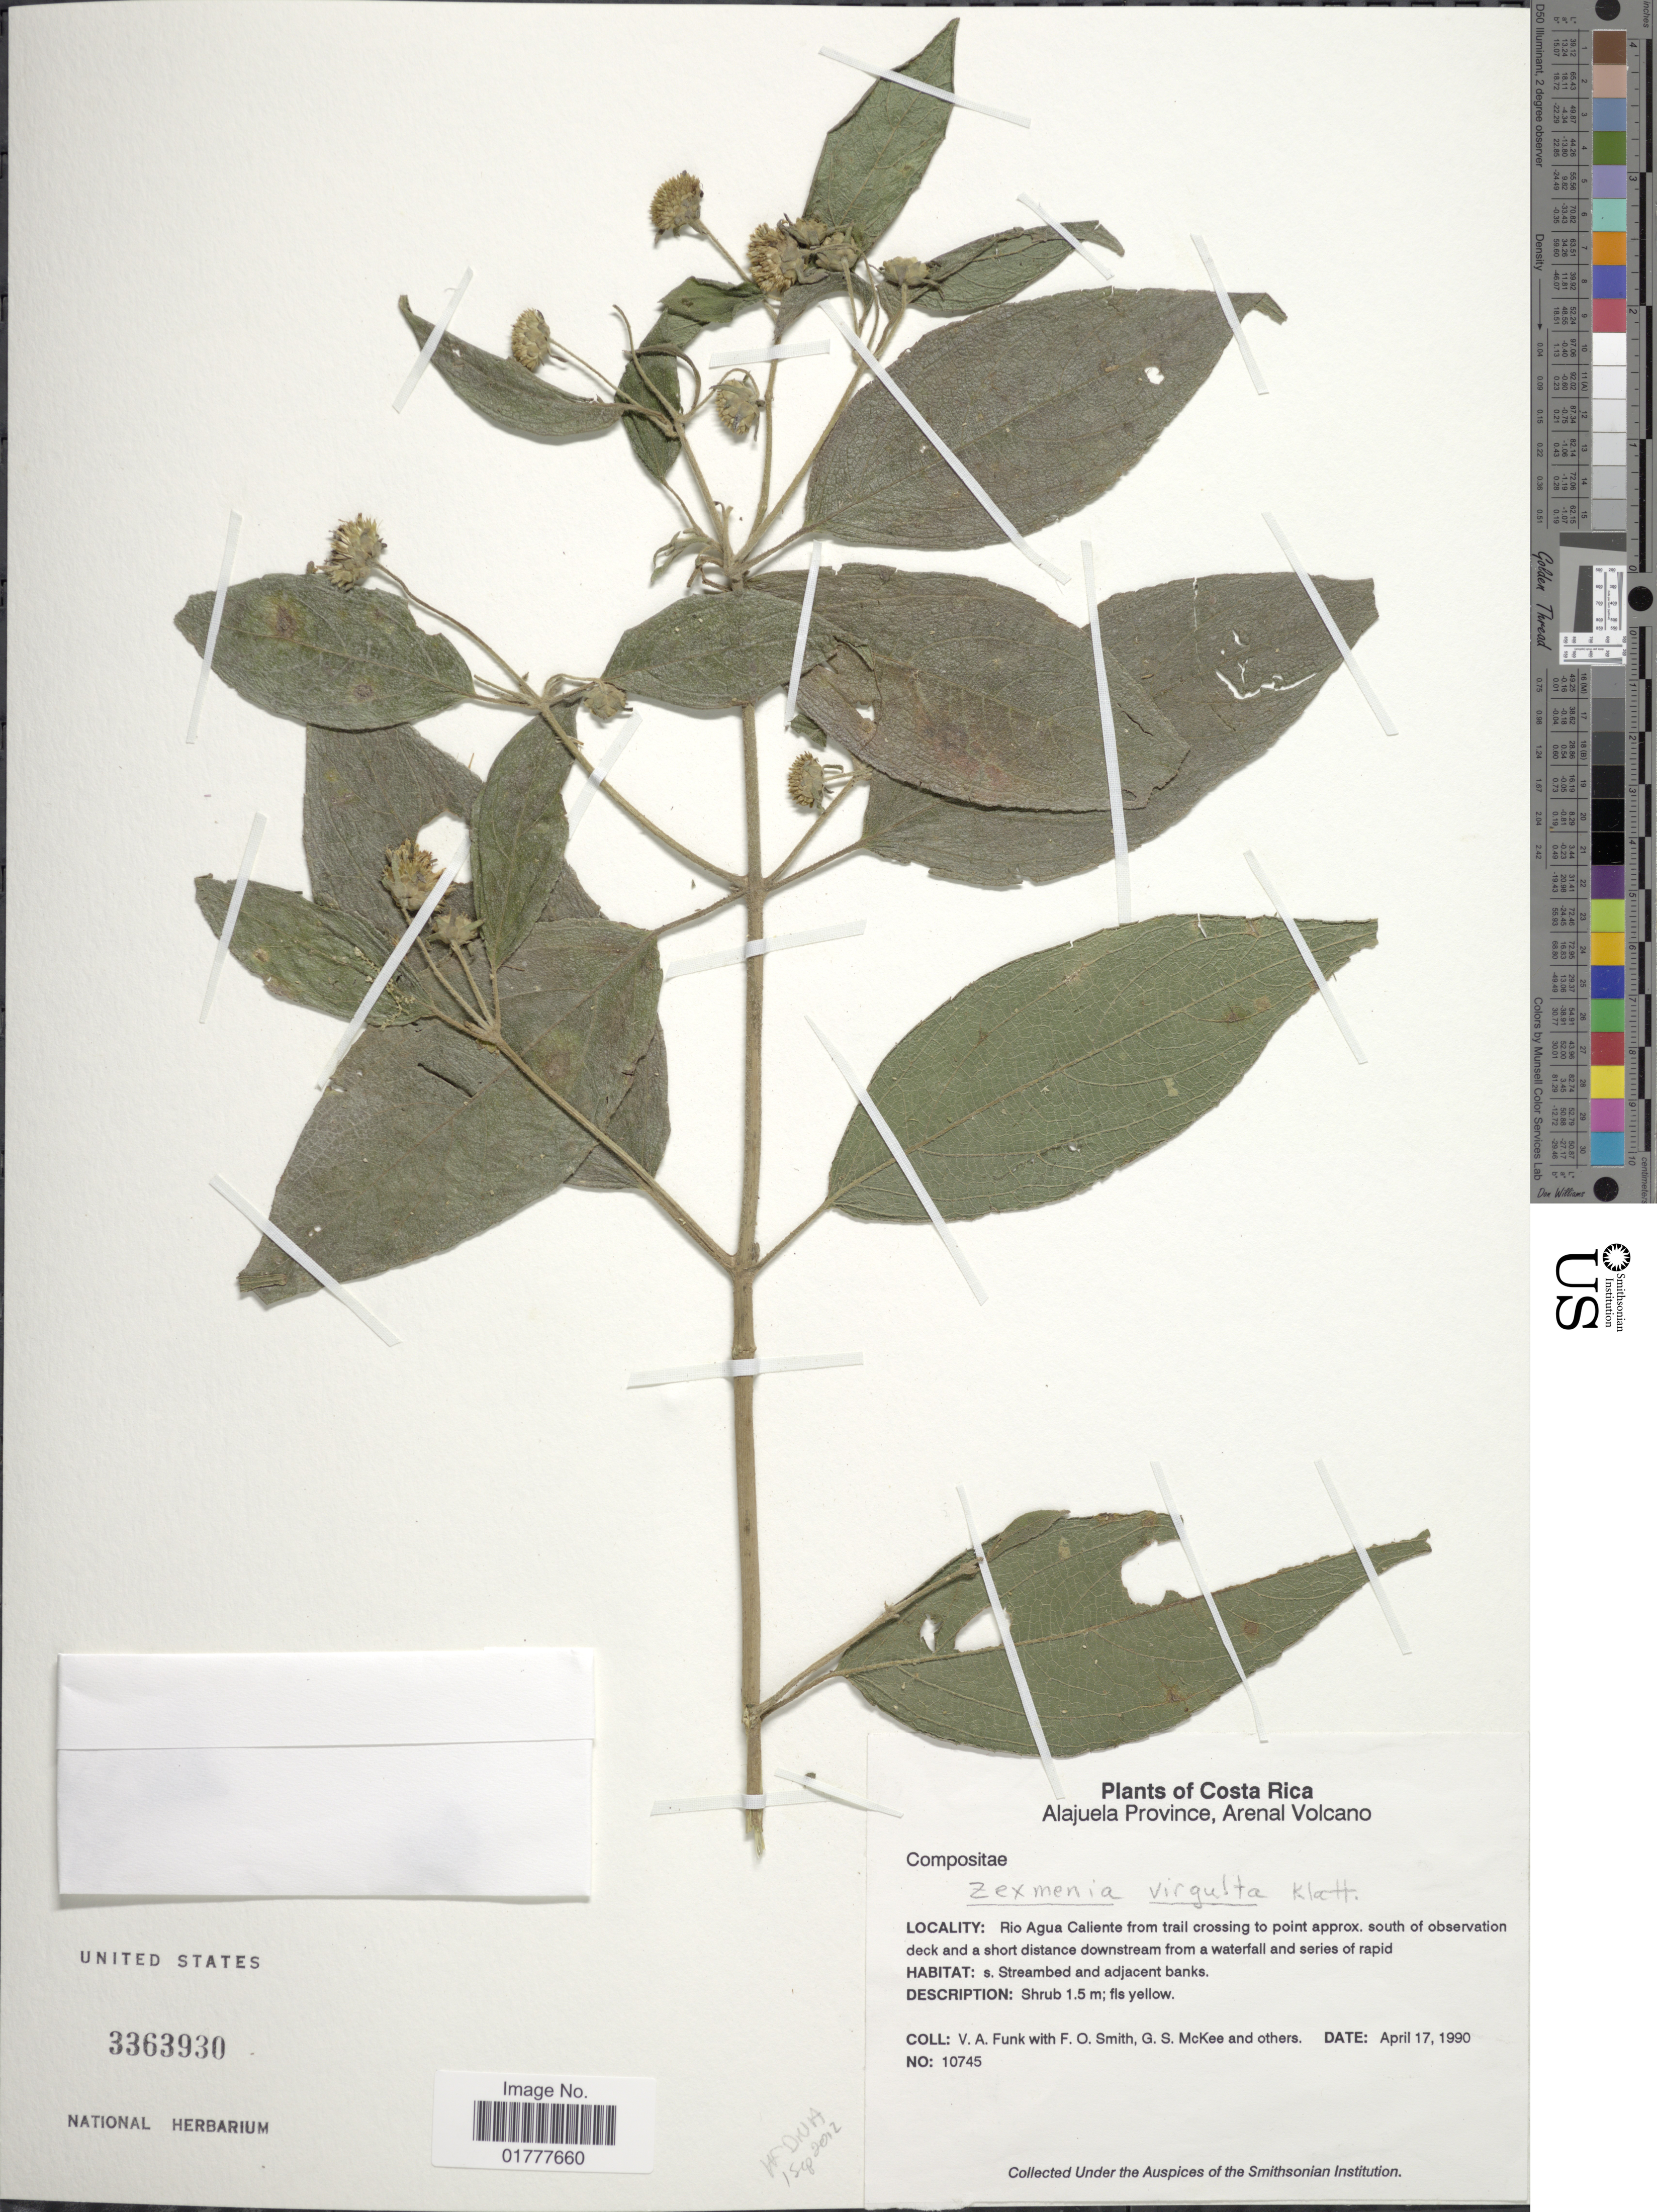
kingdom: Plantae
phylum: Tracheophyta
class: Magnoliopsida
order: Asterales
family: Asteraceae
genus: Zexmenia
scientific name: Zexmenia virgulta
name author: Klatt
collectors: V. Funk, F. Smith, G. S. McKee & et al.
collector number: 10745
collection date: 1990-04-17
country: Costa Rica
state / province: Alajuela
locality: Alajuela Province, Arenal Volcano. Rio Agua Caliente from trail crossing to point approx. south of observation deck and a short distance dowstream from a waterfall and series of rapid.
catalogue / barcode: US 3363930